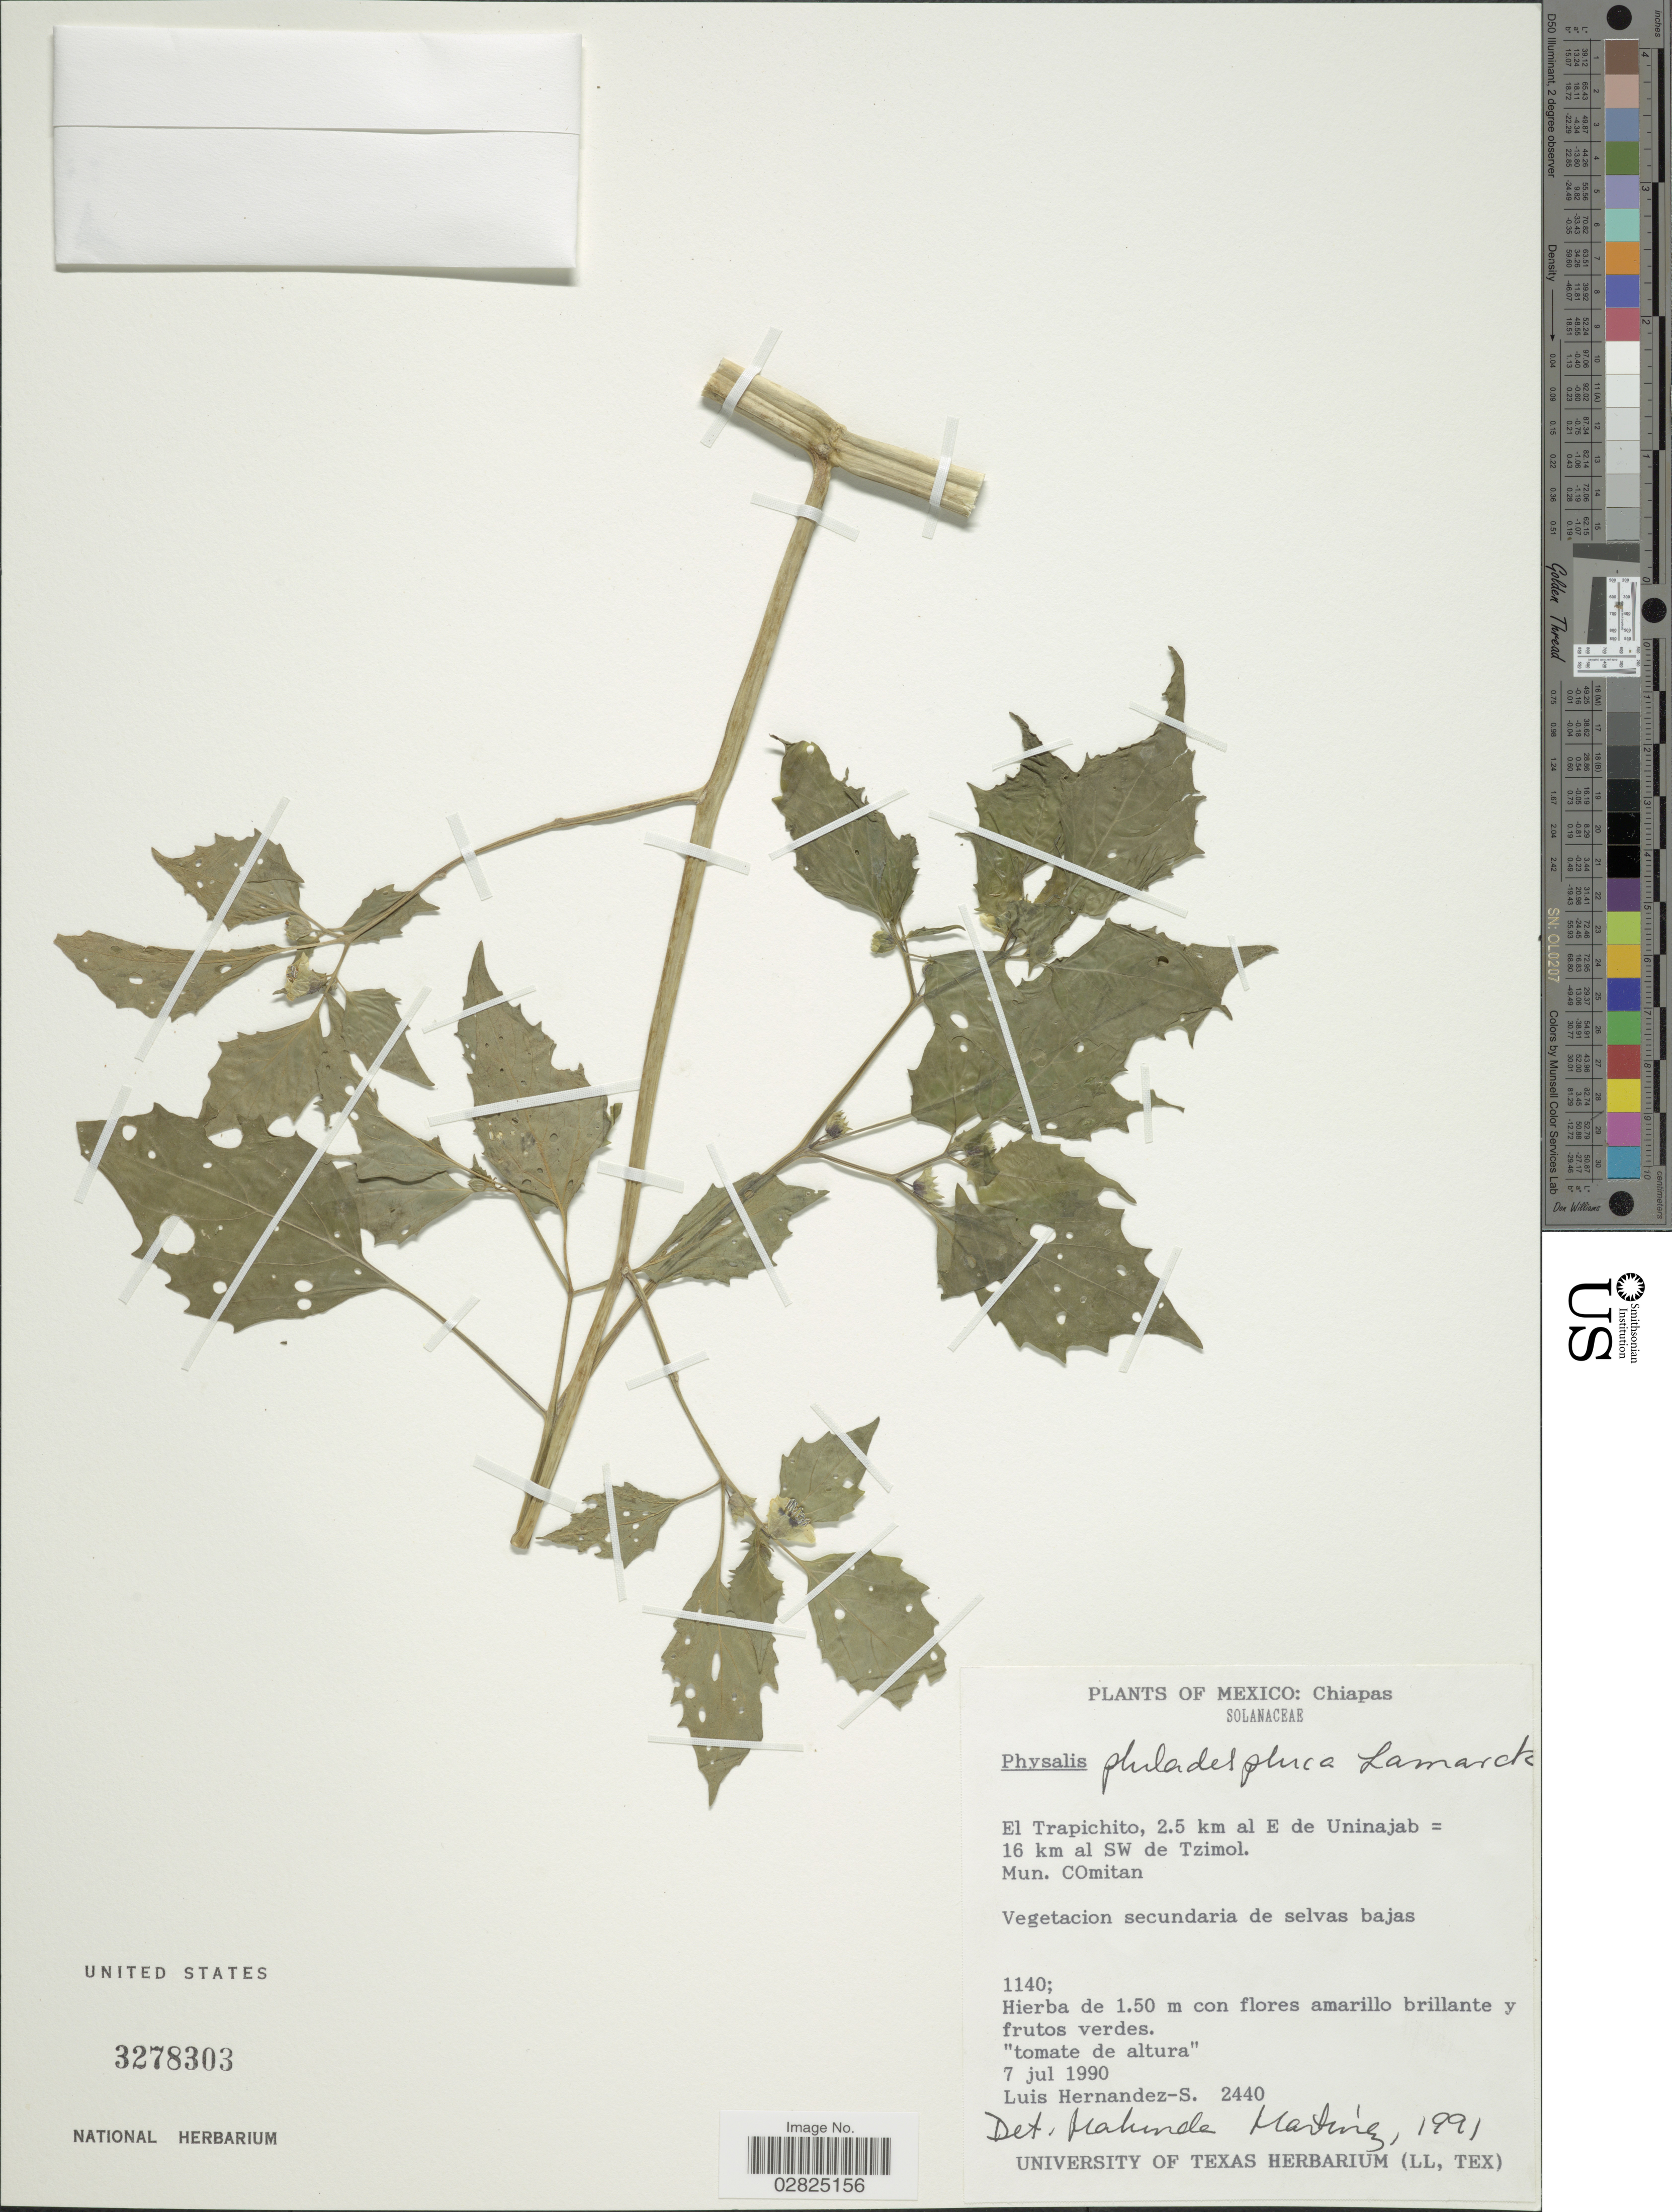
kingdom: Plantae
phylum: Tracheophyta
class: Magnoliopsida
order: Solanales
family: Solanaceae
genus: Physalis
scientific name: Physalis philadelphica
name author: Lam.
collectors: L. G. Hernández-Sandoval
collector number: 2440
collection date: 1990-07-07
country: Mexico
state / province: Chiapas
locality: El Trapichito, 2.5 km al E de Uninajab = 16 km al SW de Tzimol, Mun. Comitan.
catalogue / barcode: US 3278303